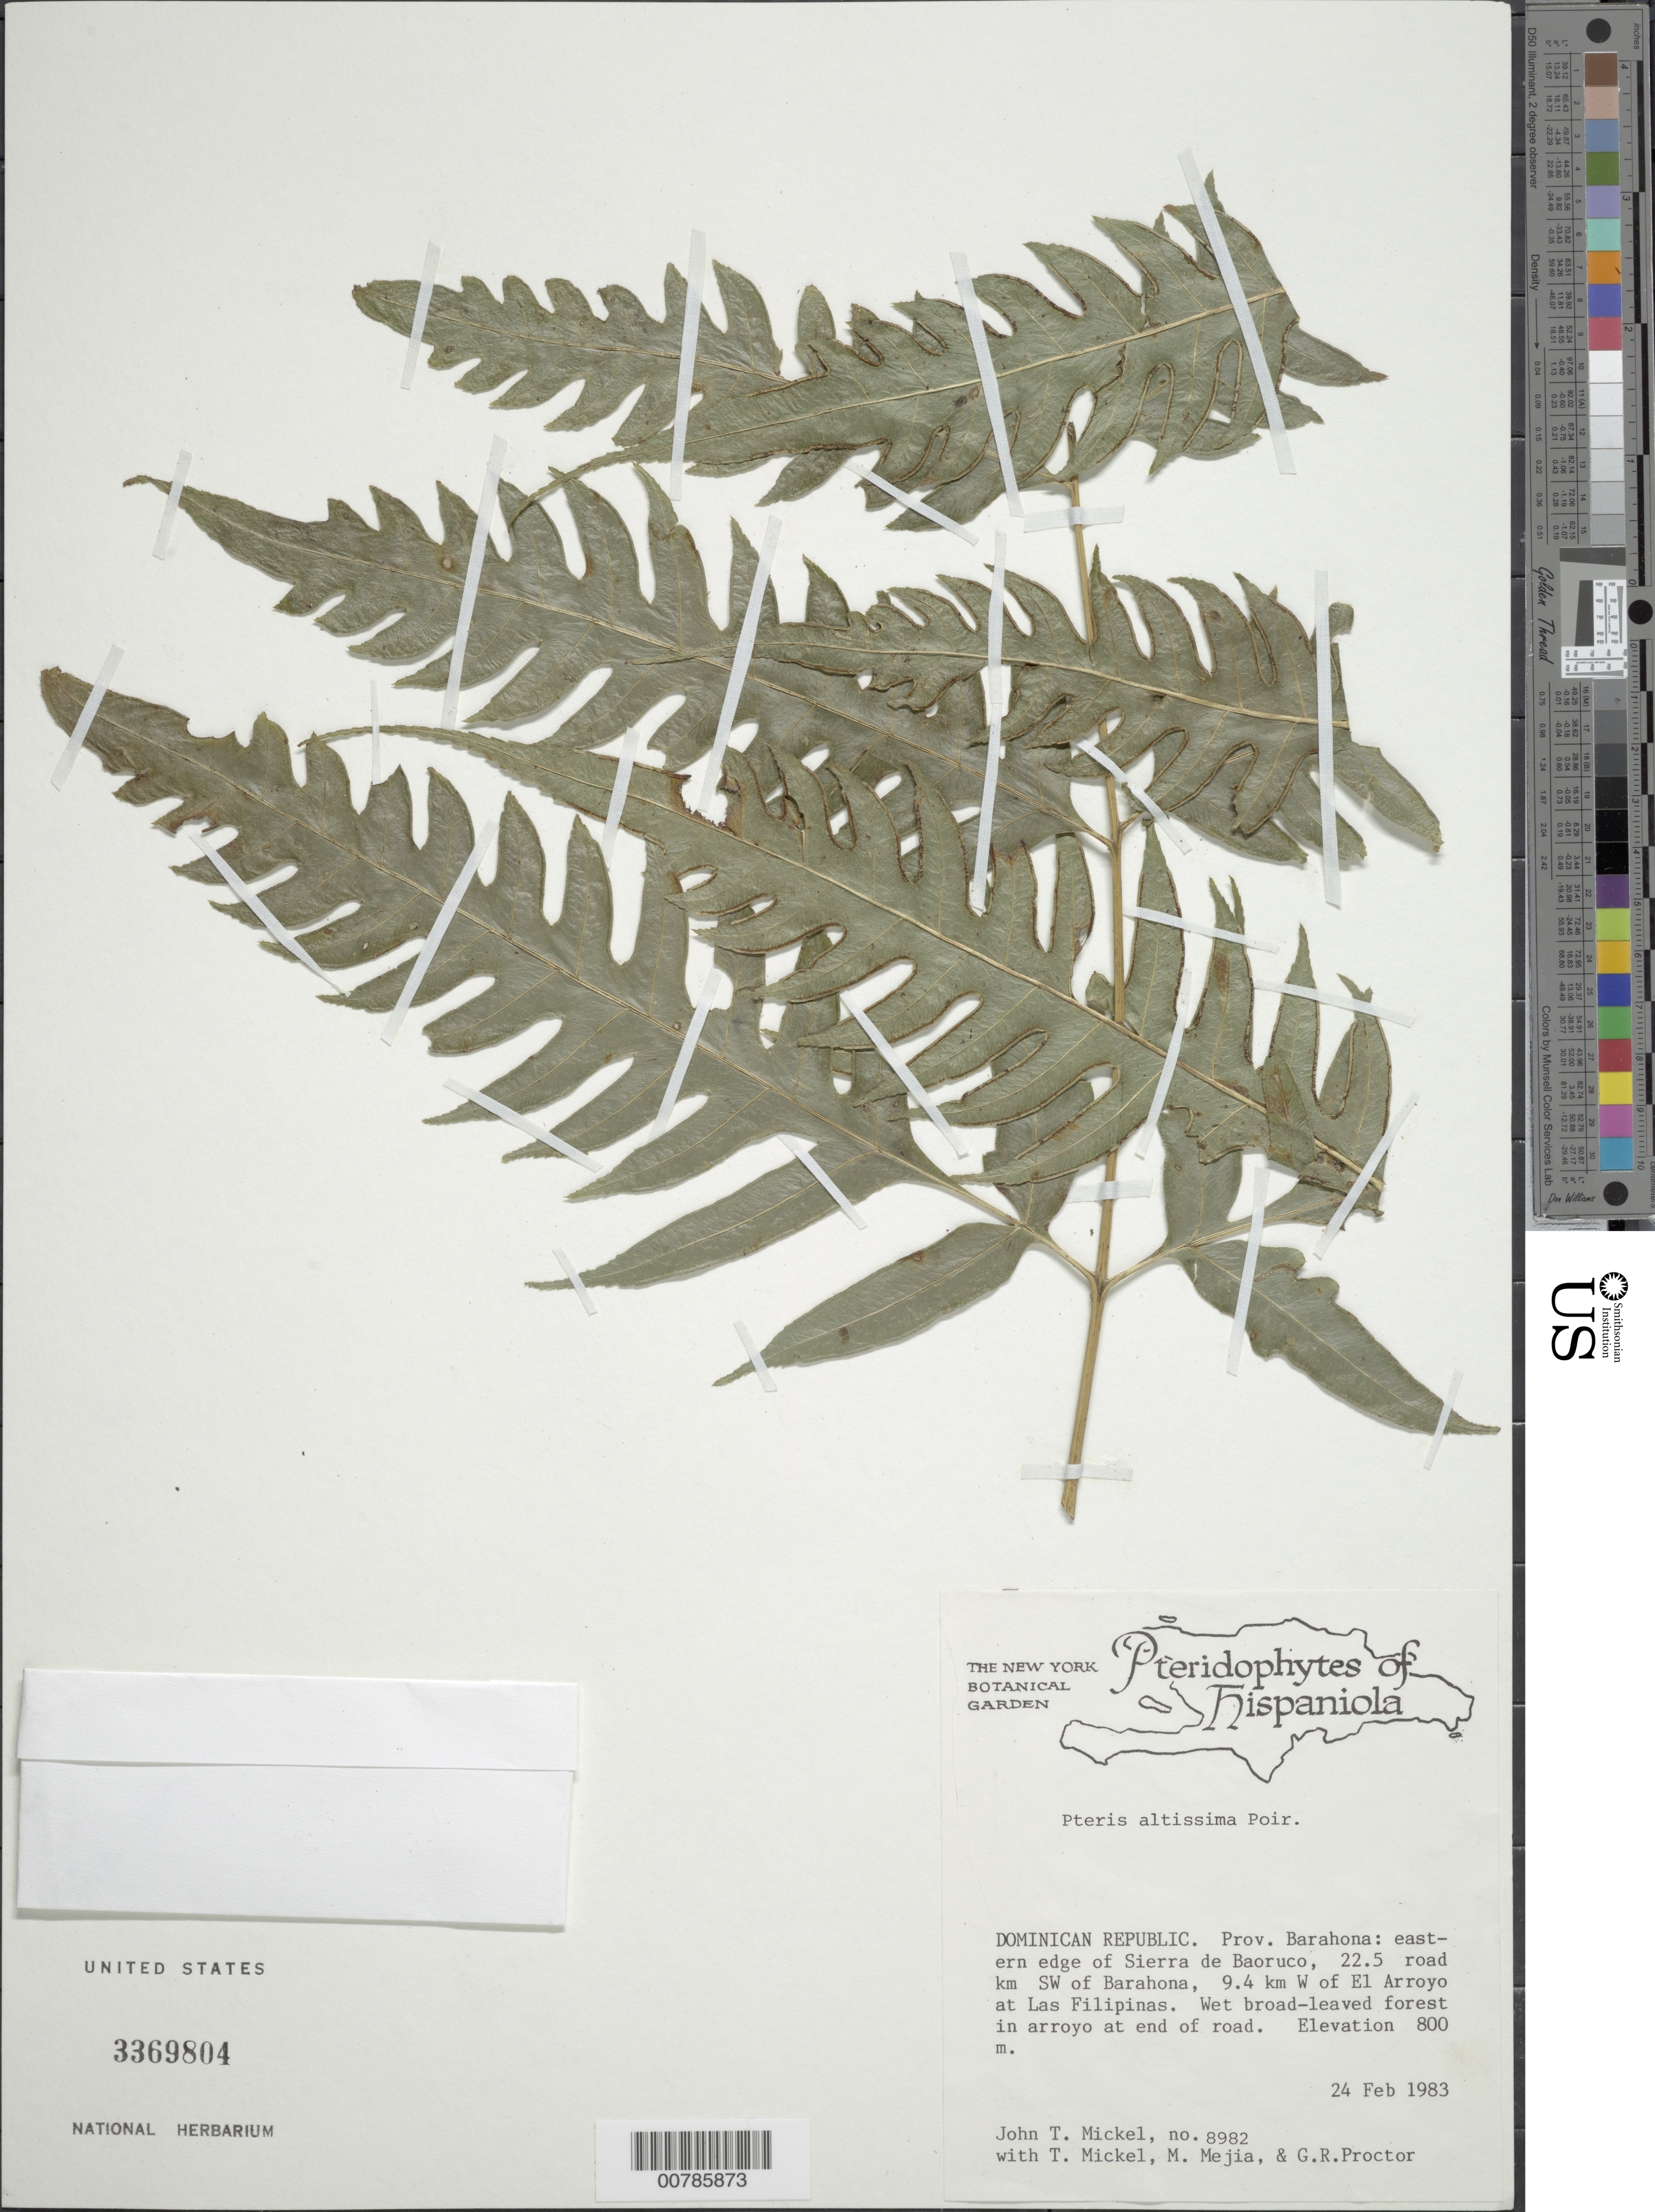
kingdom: Plantae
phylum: Tracheophyta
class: Polypodiopsida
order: Polypodiales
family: Pteridaceae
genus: Pteris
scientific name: Pteris altissima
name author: Poir.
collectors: J. T. Mickel, T. Mickel, M. Mejia & G. R. Proctor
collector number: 8982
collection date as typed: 24 Feb 1983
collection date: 1983-02-24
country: Dominican Republic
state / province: Barahona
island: Hispaniola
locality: Sierra de Baoruco, 22.5 road km SW of Barahone, 9.4 km W of El Arroyo at Las Filipinas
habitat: Wet broad-leaved forest in arroyo at end of road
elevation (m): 800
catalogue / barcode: US 3369804